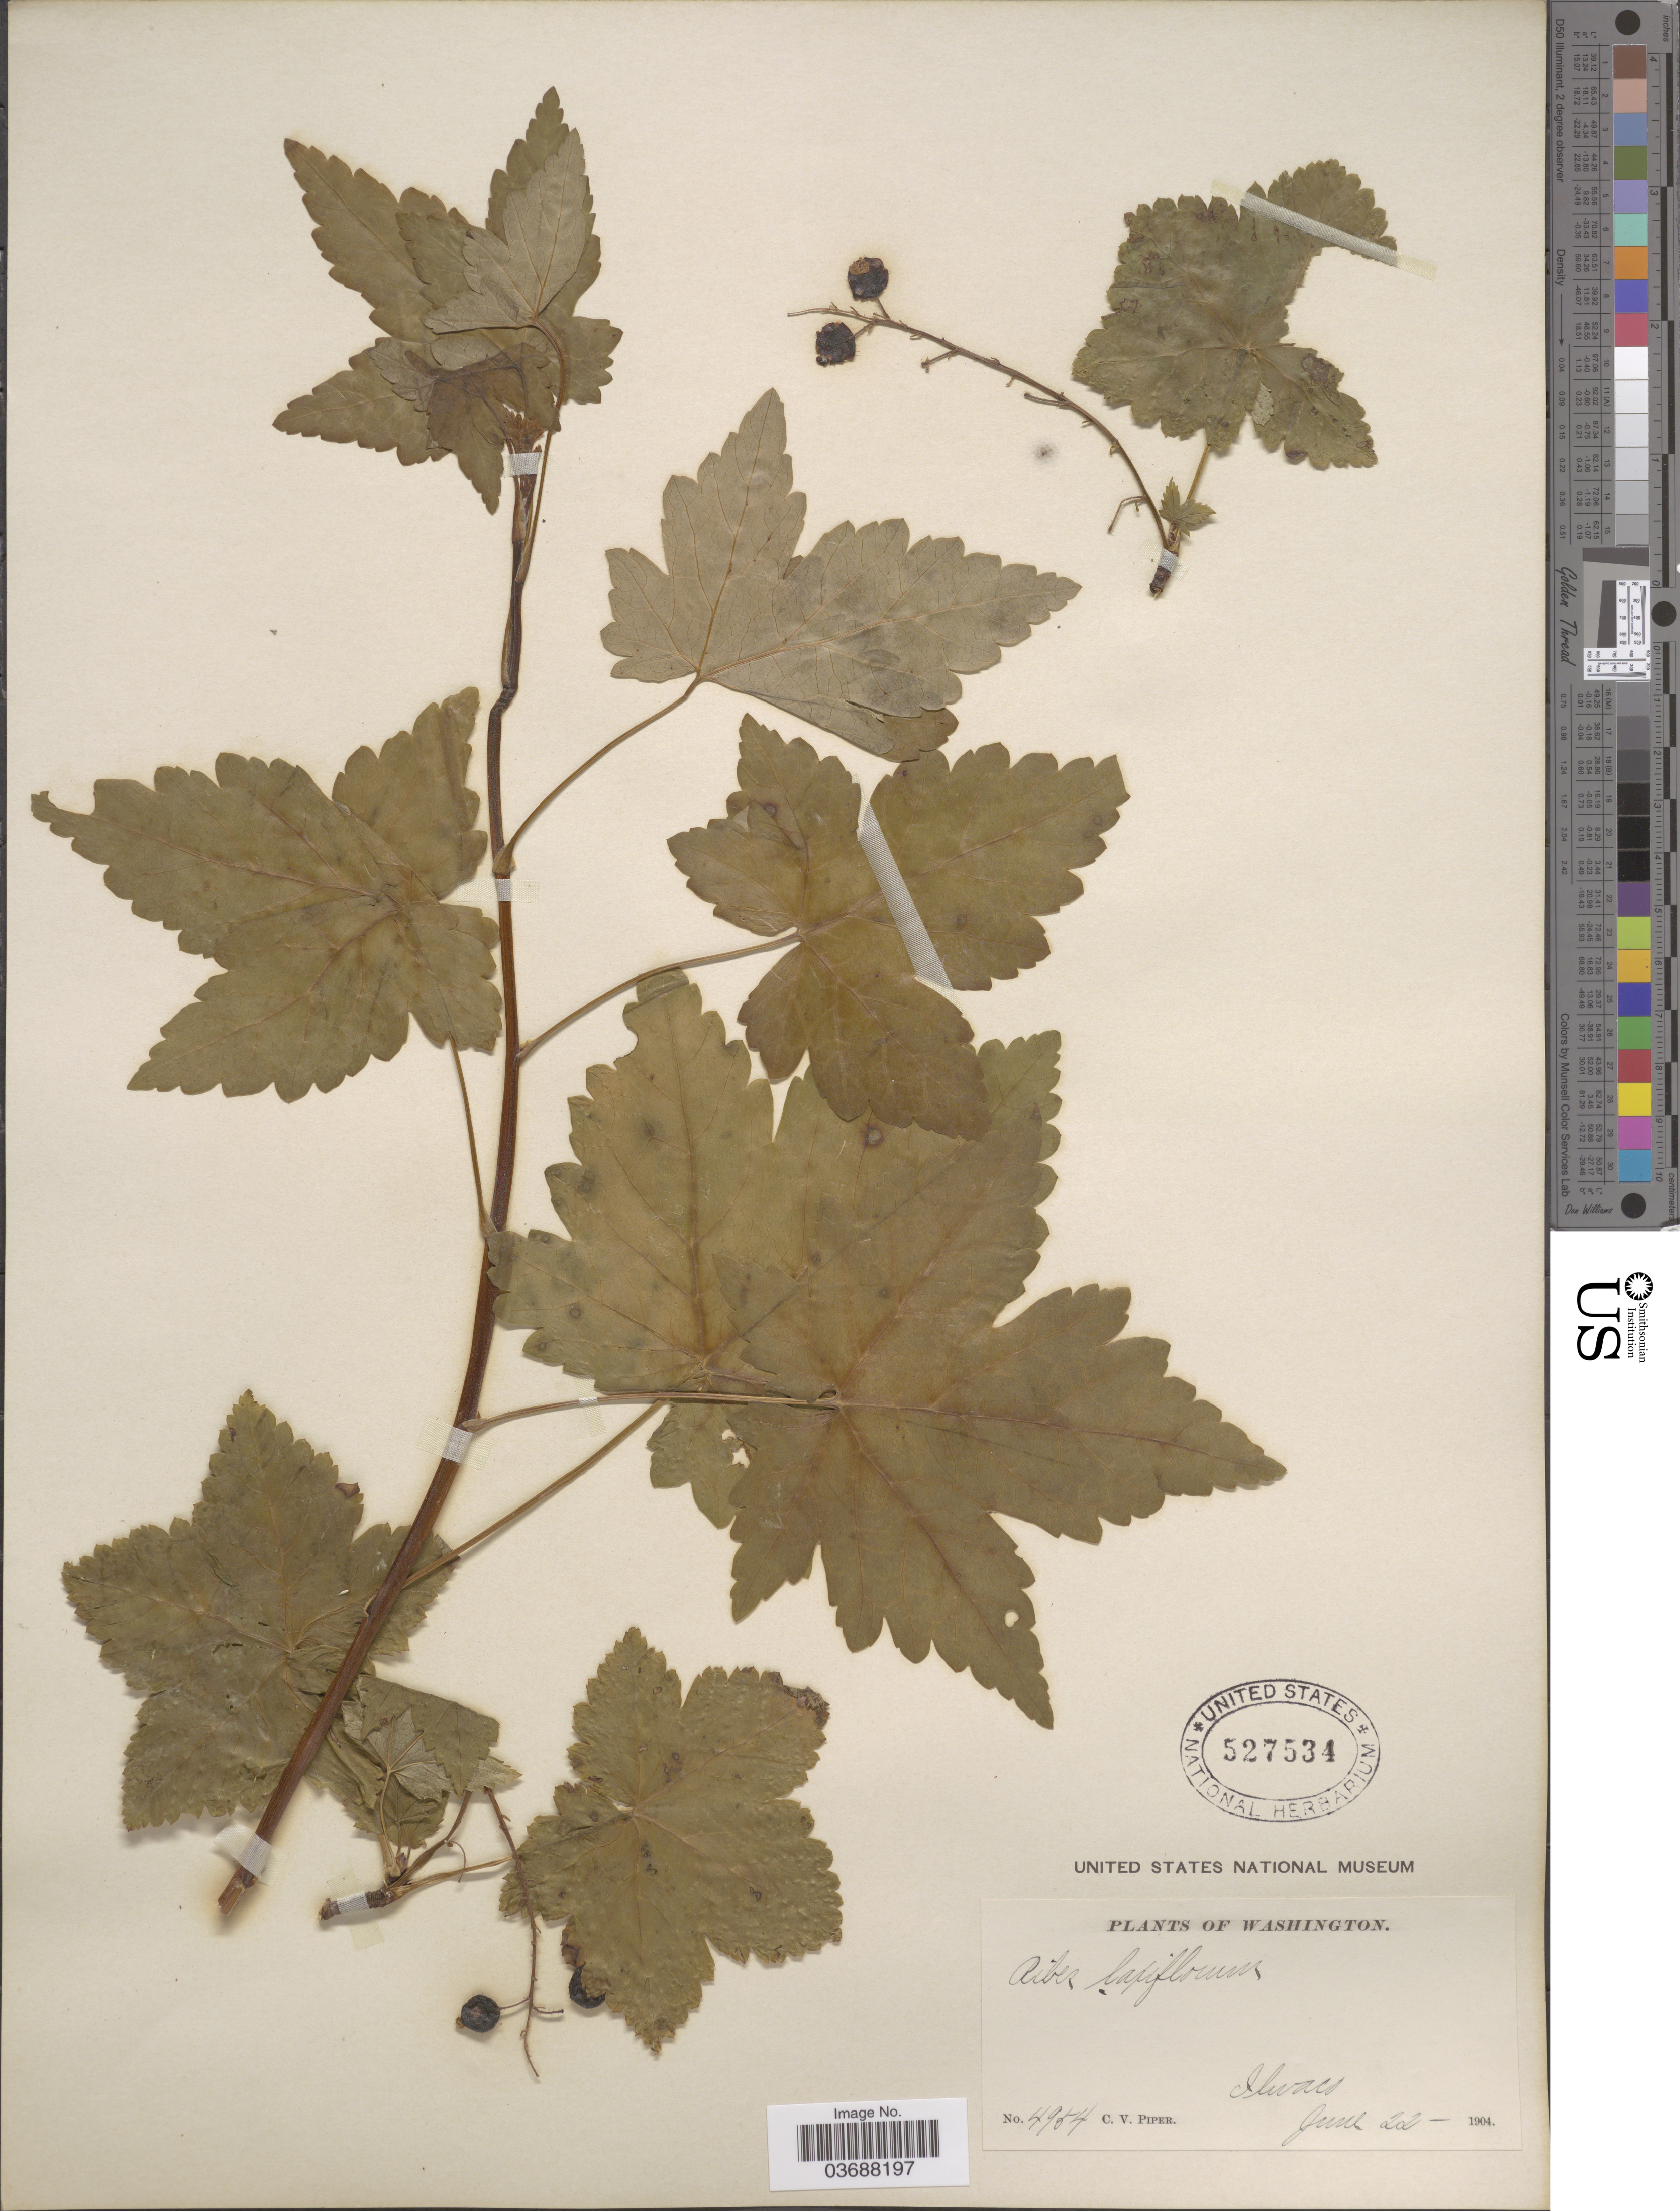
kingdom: Plantae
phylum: Tracheophyta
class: Magnoliopsida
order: Saxifragales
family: Grossulariaceae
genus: Ribes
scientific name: Ribes laxiflorum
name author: Pursh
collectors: C. V. Piper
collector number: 4954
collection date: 1904-06-22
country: United States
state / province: Washington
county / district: Pacific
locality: Ilwaco.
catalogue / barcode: US 527534